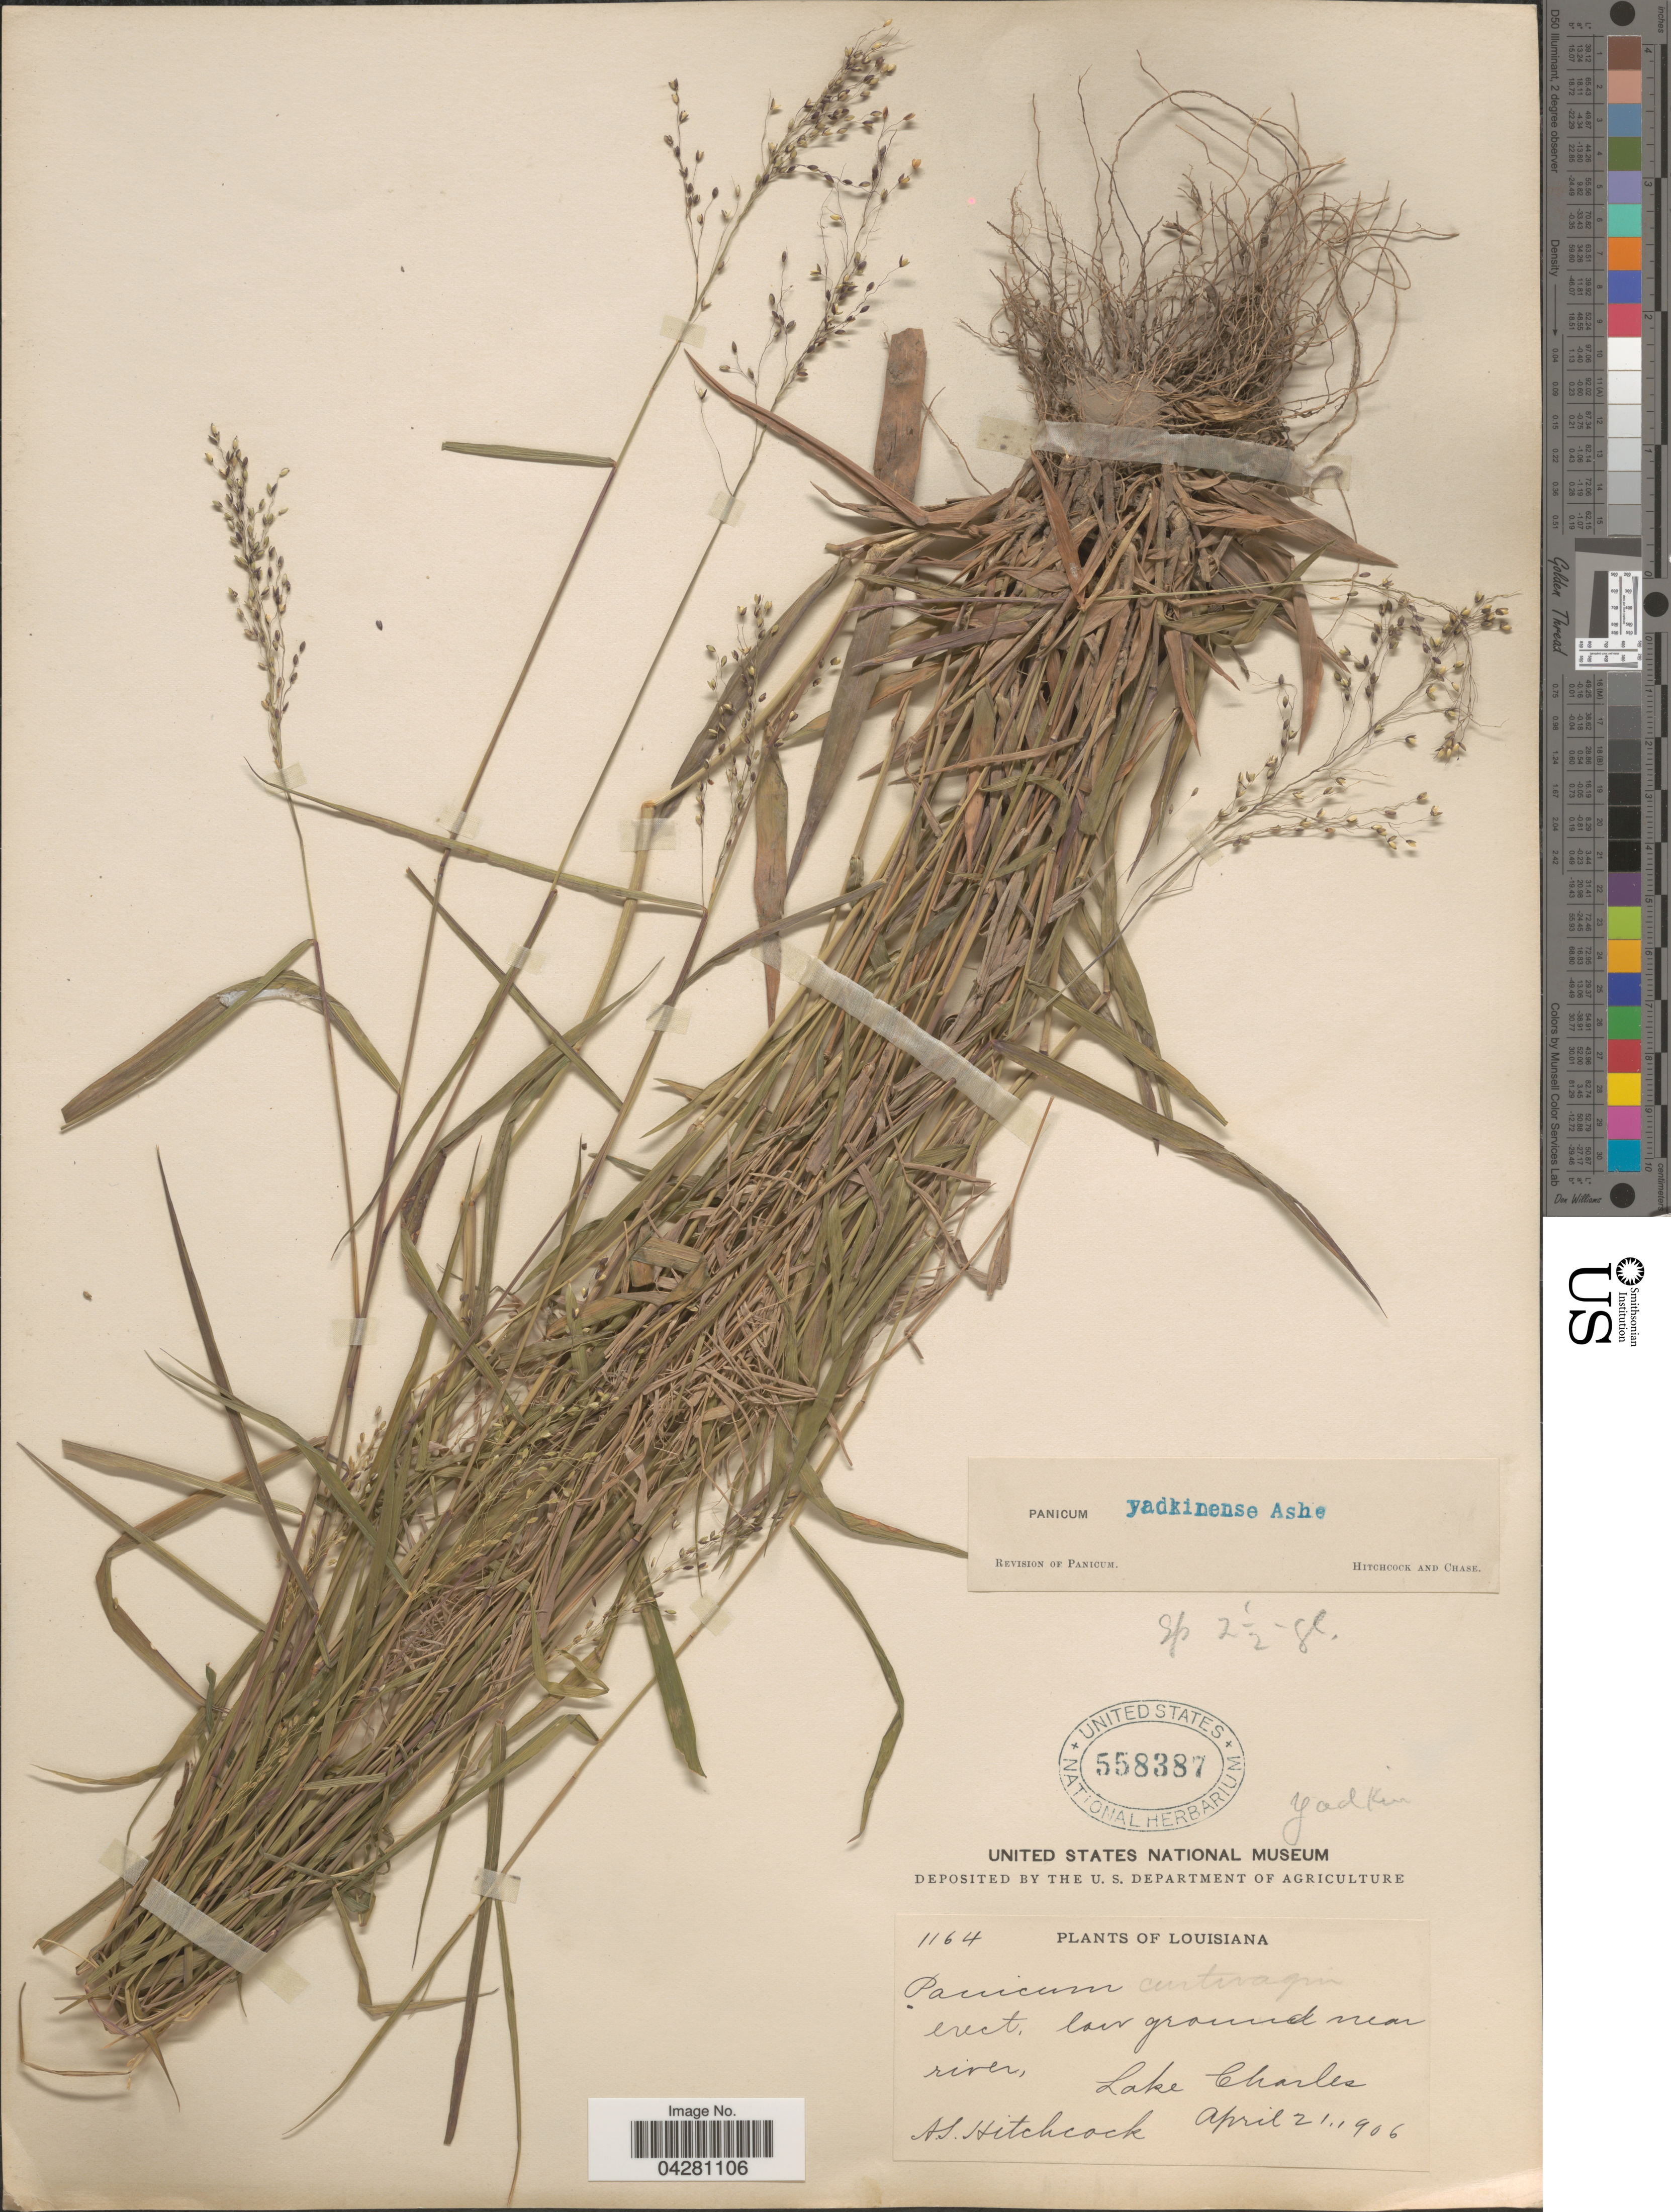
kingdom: Plantae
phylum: Tracheophyta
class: Liliopsida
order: Poales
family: Poaceae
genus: Dichanthelium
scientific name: Dichanthelium dichotomum var. dichotomum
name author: (L.) Gould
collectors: A. S. Hitchcock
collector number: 1164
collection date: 1906-04-21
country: United States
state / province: Louisiana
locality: Low ground near river, Lake Charles.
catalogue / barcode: US 558387